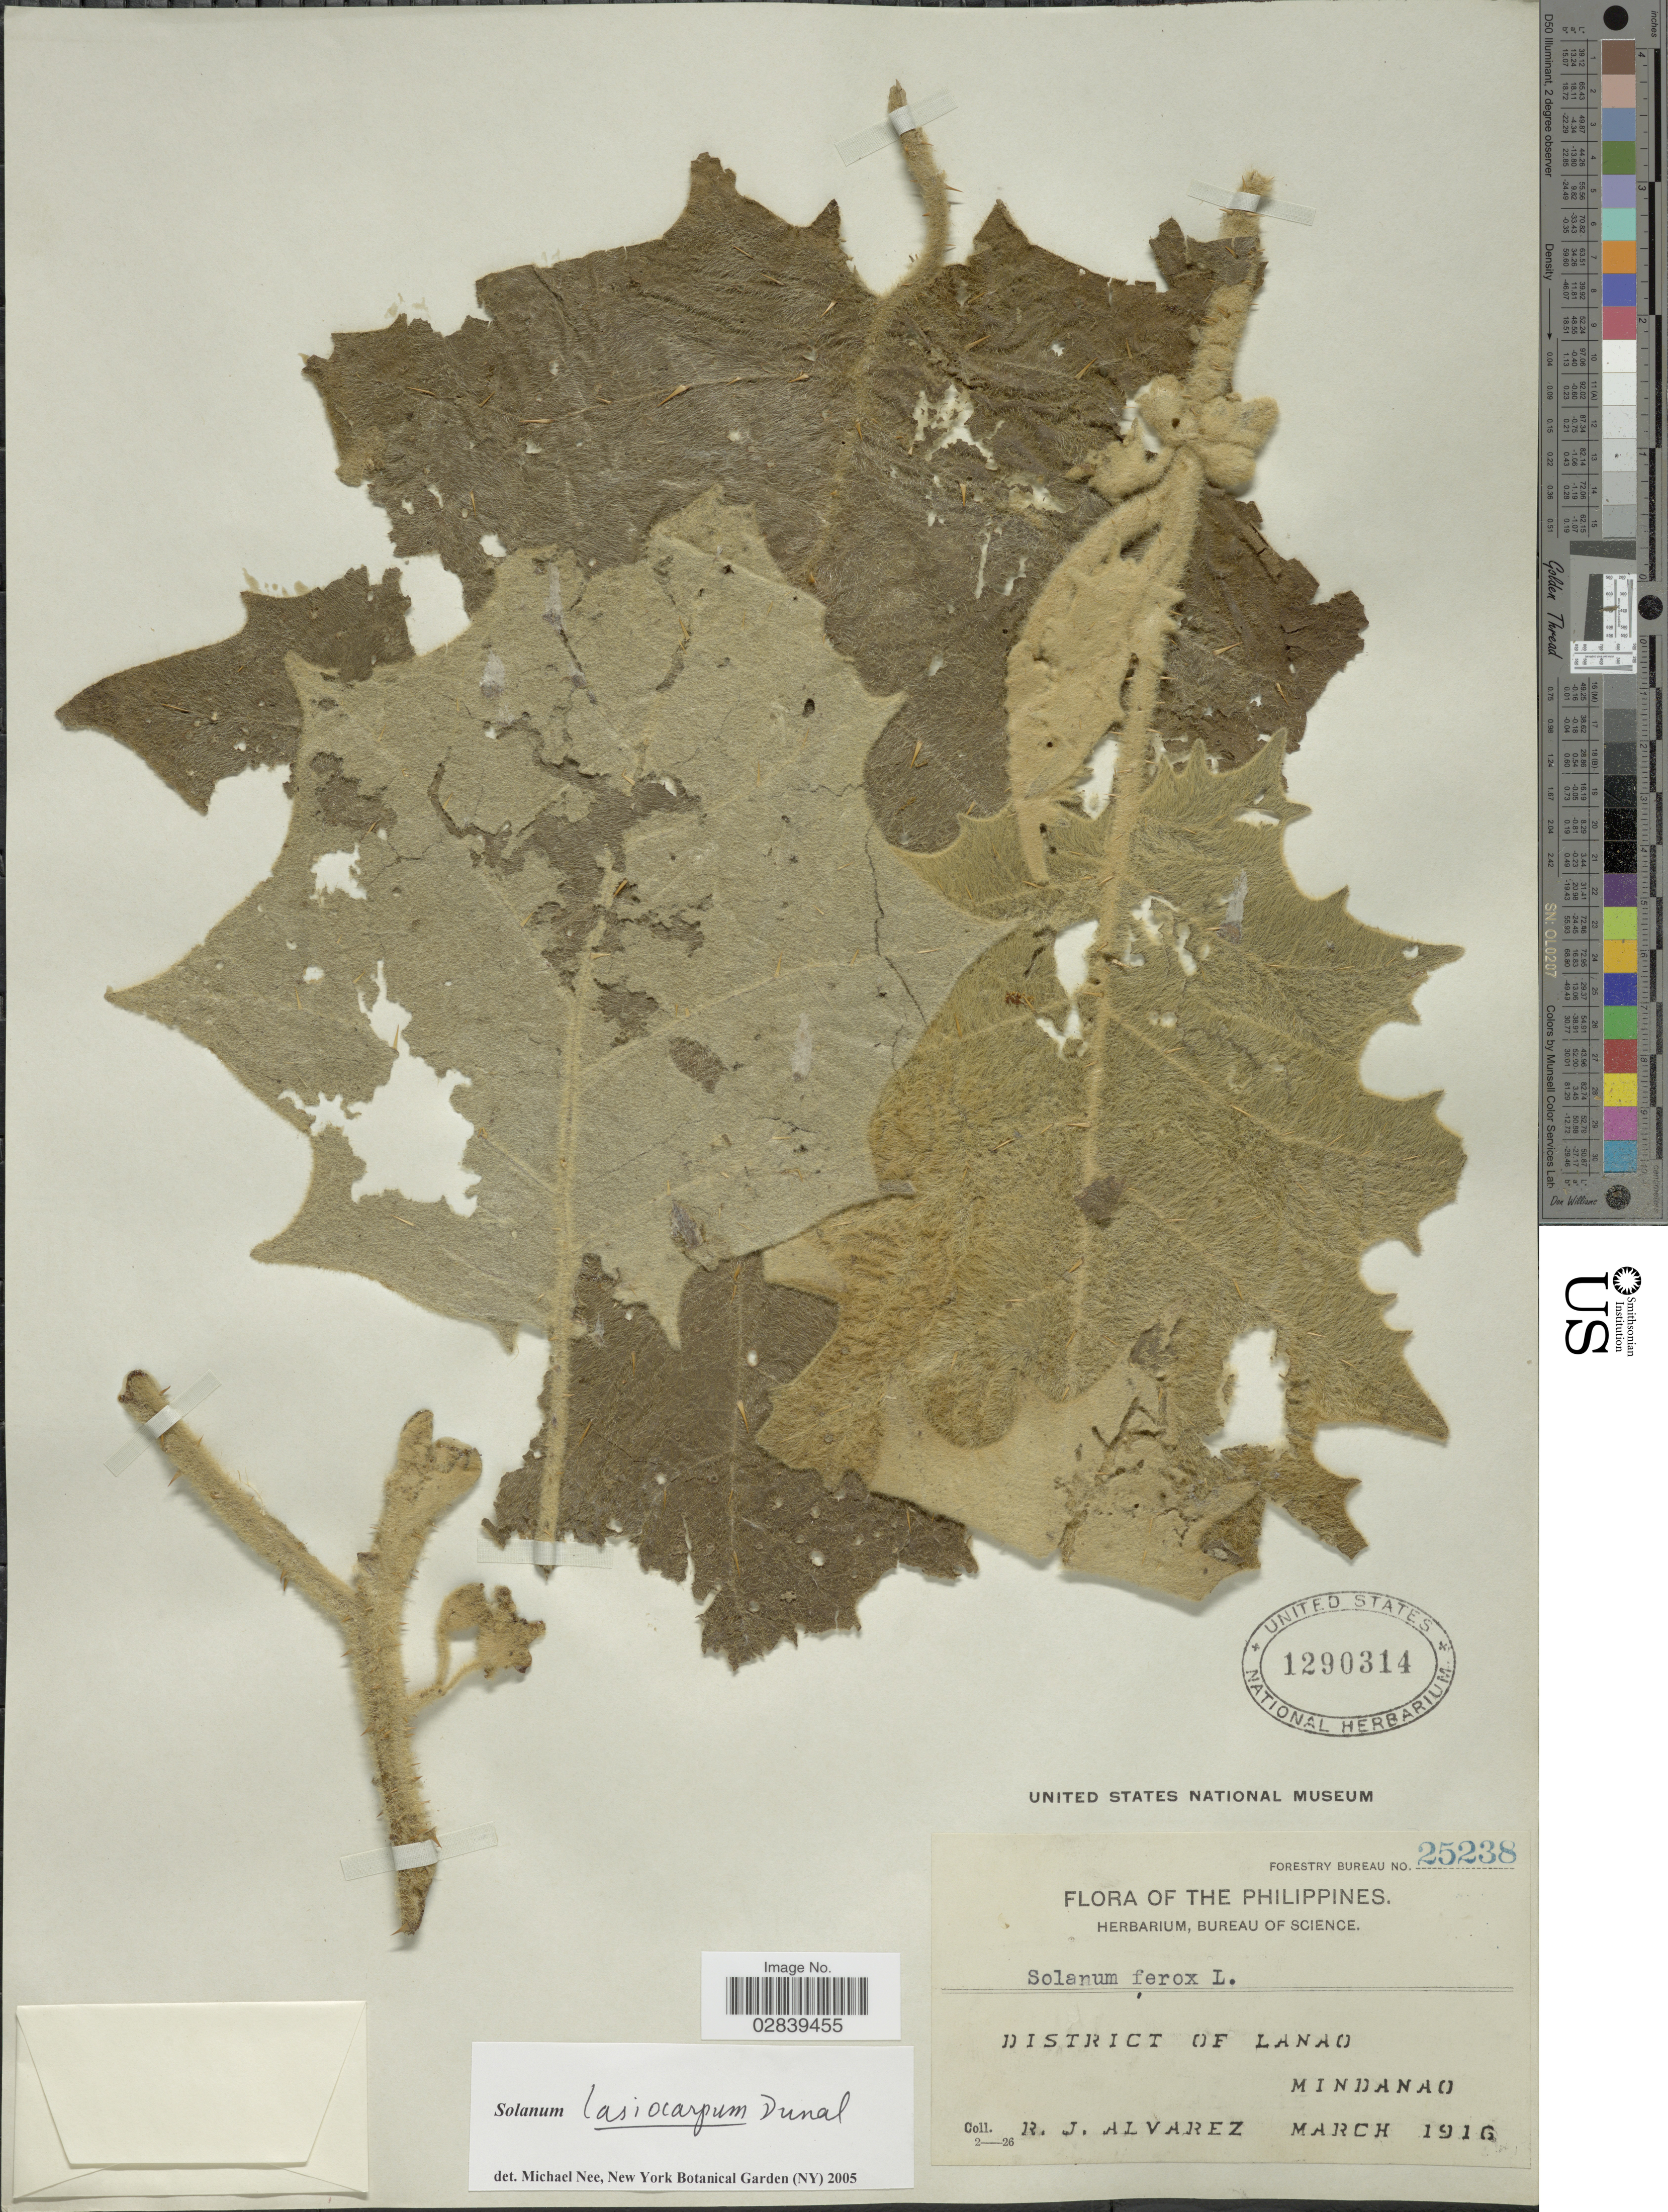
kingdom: Plantae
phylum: Tracheophyta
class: Magnoliopsida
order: Solanales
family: Solanaceae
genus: Solanum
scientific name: Solanum lasiocarpum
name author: Dunal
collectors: R. Alvarez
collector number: Forestry Bureau 25238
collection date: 1916-03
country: Philippines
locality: District of Lanao, Mindanao.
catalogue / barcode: US 1290314